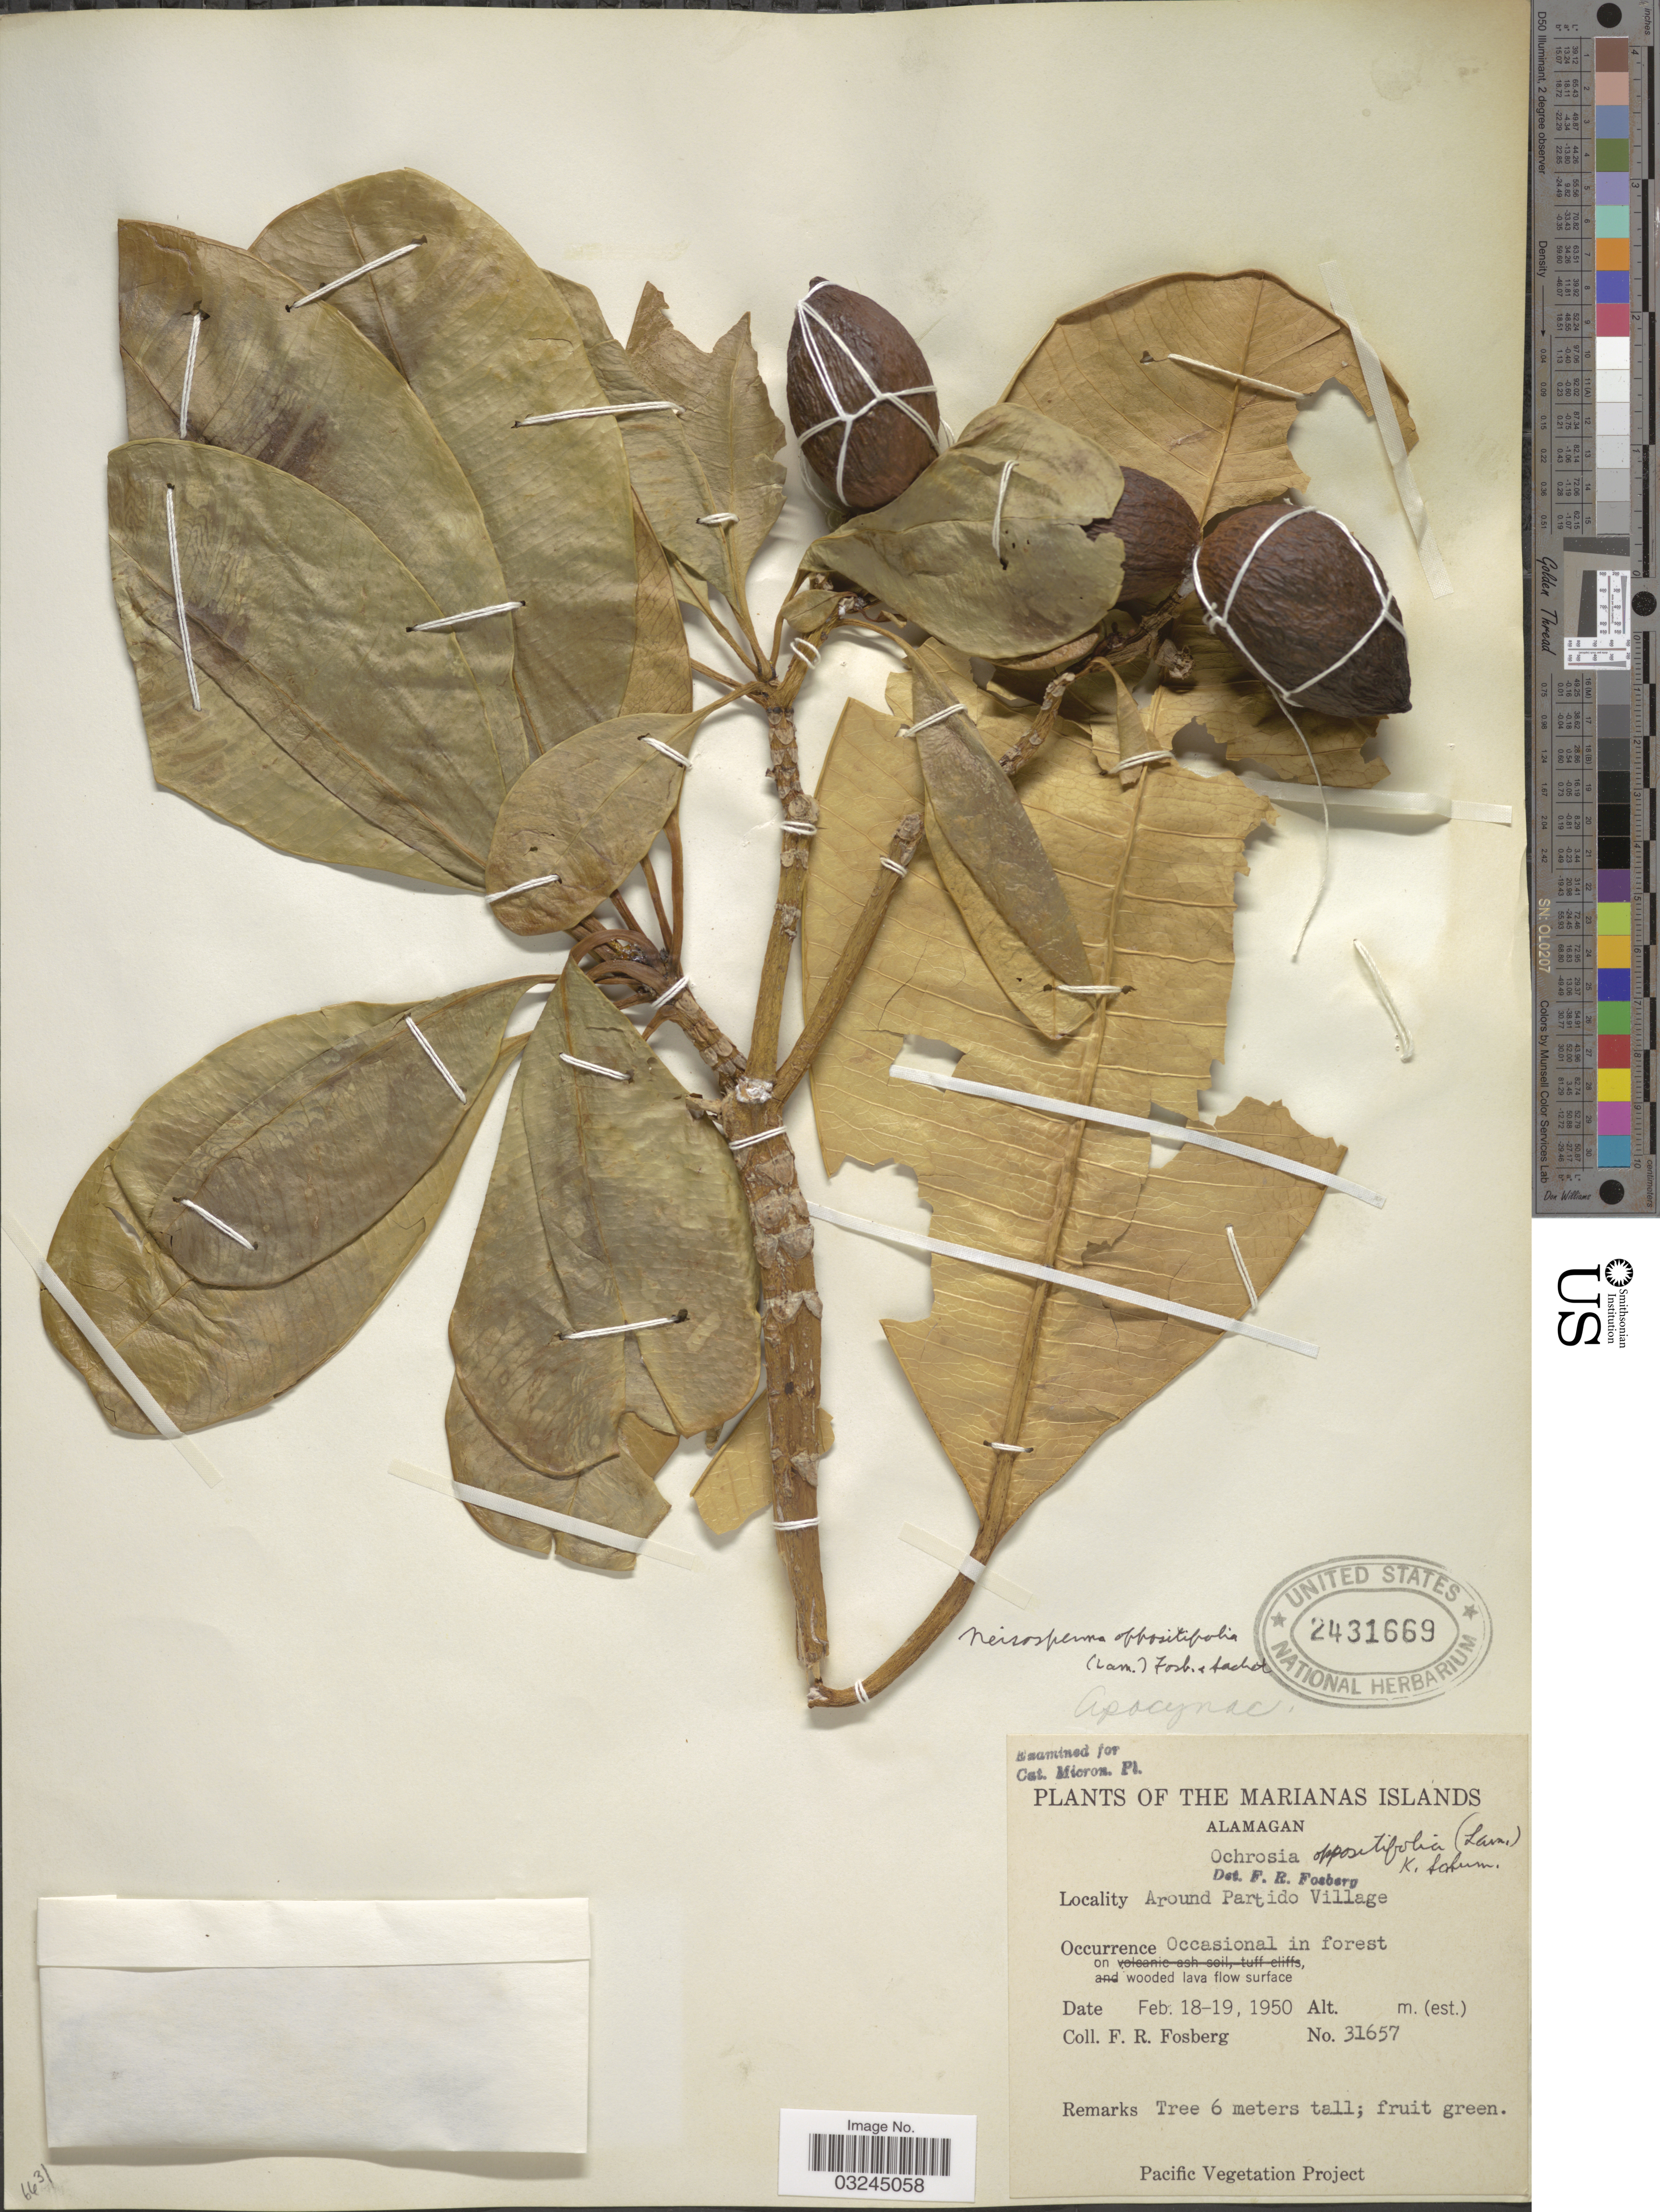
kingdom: Plantae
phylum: Tracheophyta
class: Magnoliopsida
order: Gentianales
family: Apocynaceae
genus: Ochrosia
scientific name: Ochrosia oppositifolia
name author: (Lam.) K. Schum.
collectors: F. R. Fosberg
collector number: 31657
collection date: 1950-02-18/1950-02-19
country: Northern Mariana Islands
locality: The Marianas Islands. Alamagan. Around Partido Village.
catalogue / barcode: US 2431669